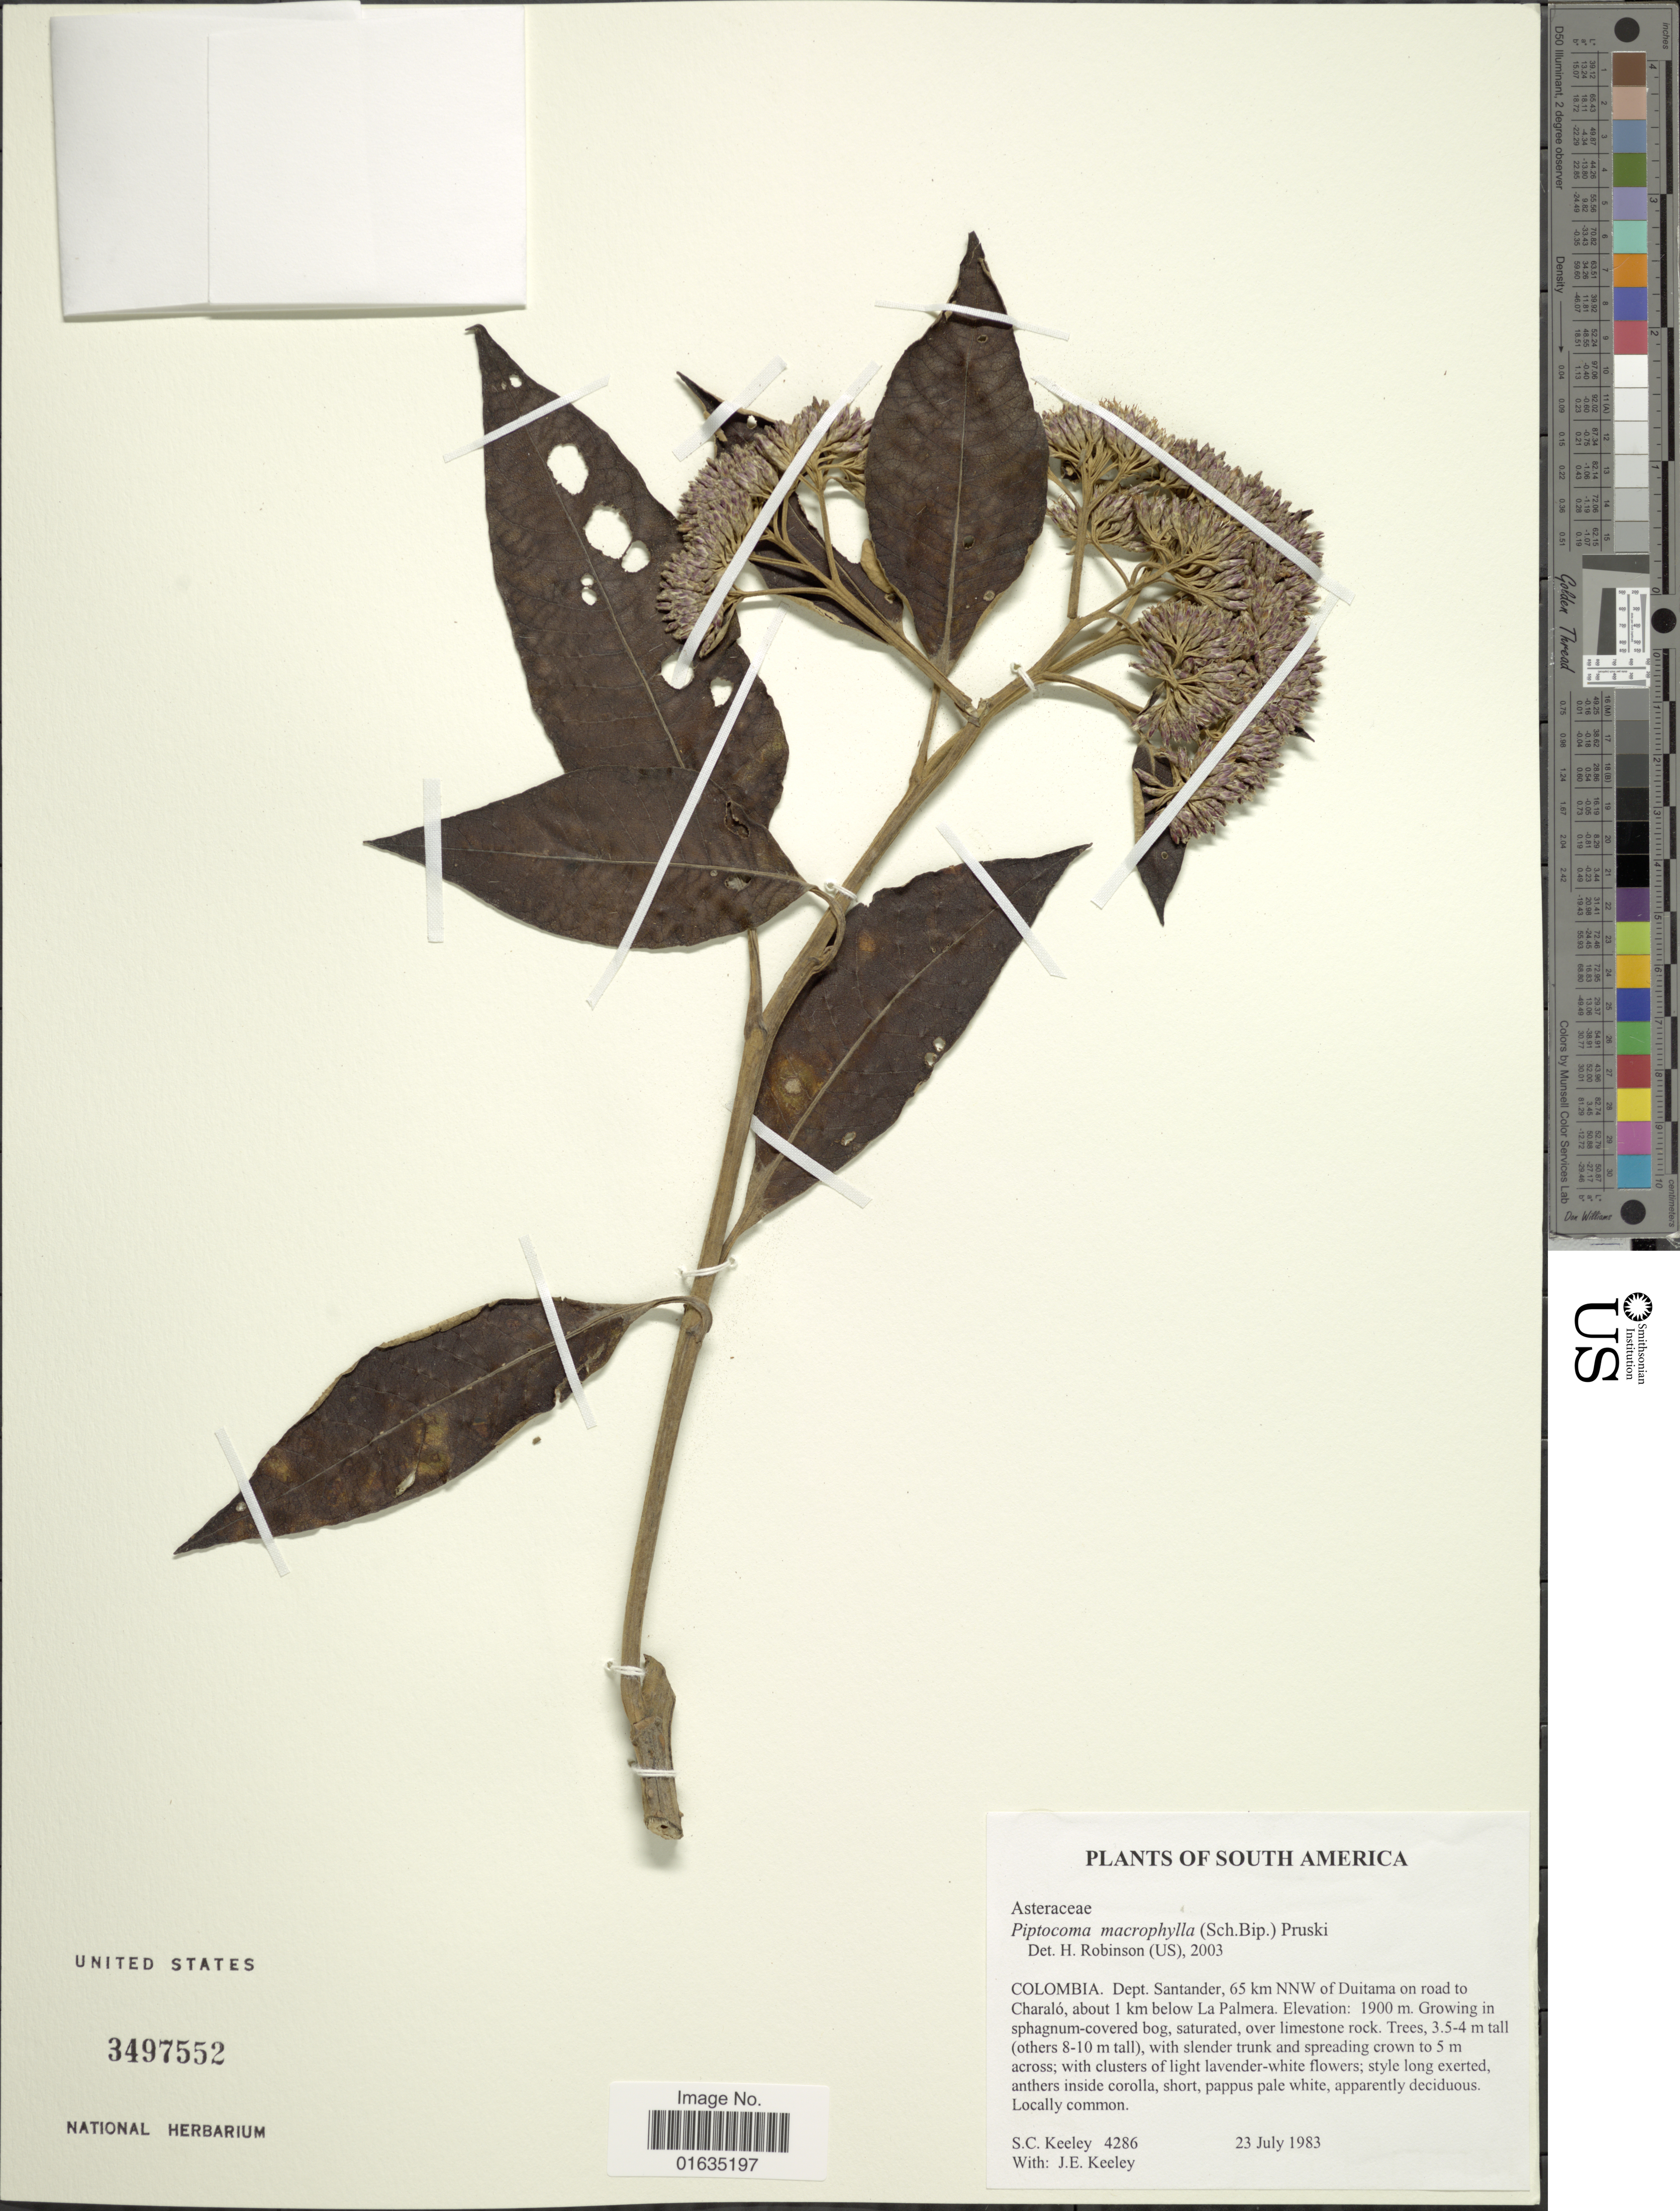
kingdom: Plantae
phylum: Tracheophyta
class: Magnoliopsida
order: Asterales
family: Asteraceae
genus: Piptocoma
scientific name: Piptocoma macrophylla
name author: (Sch. Bip.) Pruski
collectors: S. C. Keeley & J. E. Keeley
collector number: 4286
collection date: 1983-07-23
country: Colombia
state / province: Santander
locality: Dept. Santander, 65 km NNW of Duitama on road to Charalo, about 1 km below La Palmera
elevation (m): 1900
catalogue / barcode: US 3497552